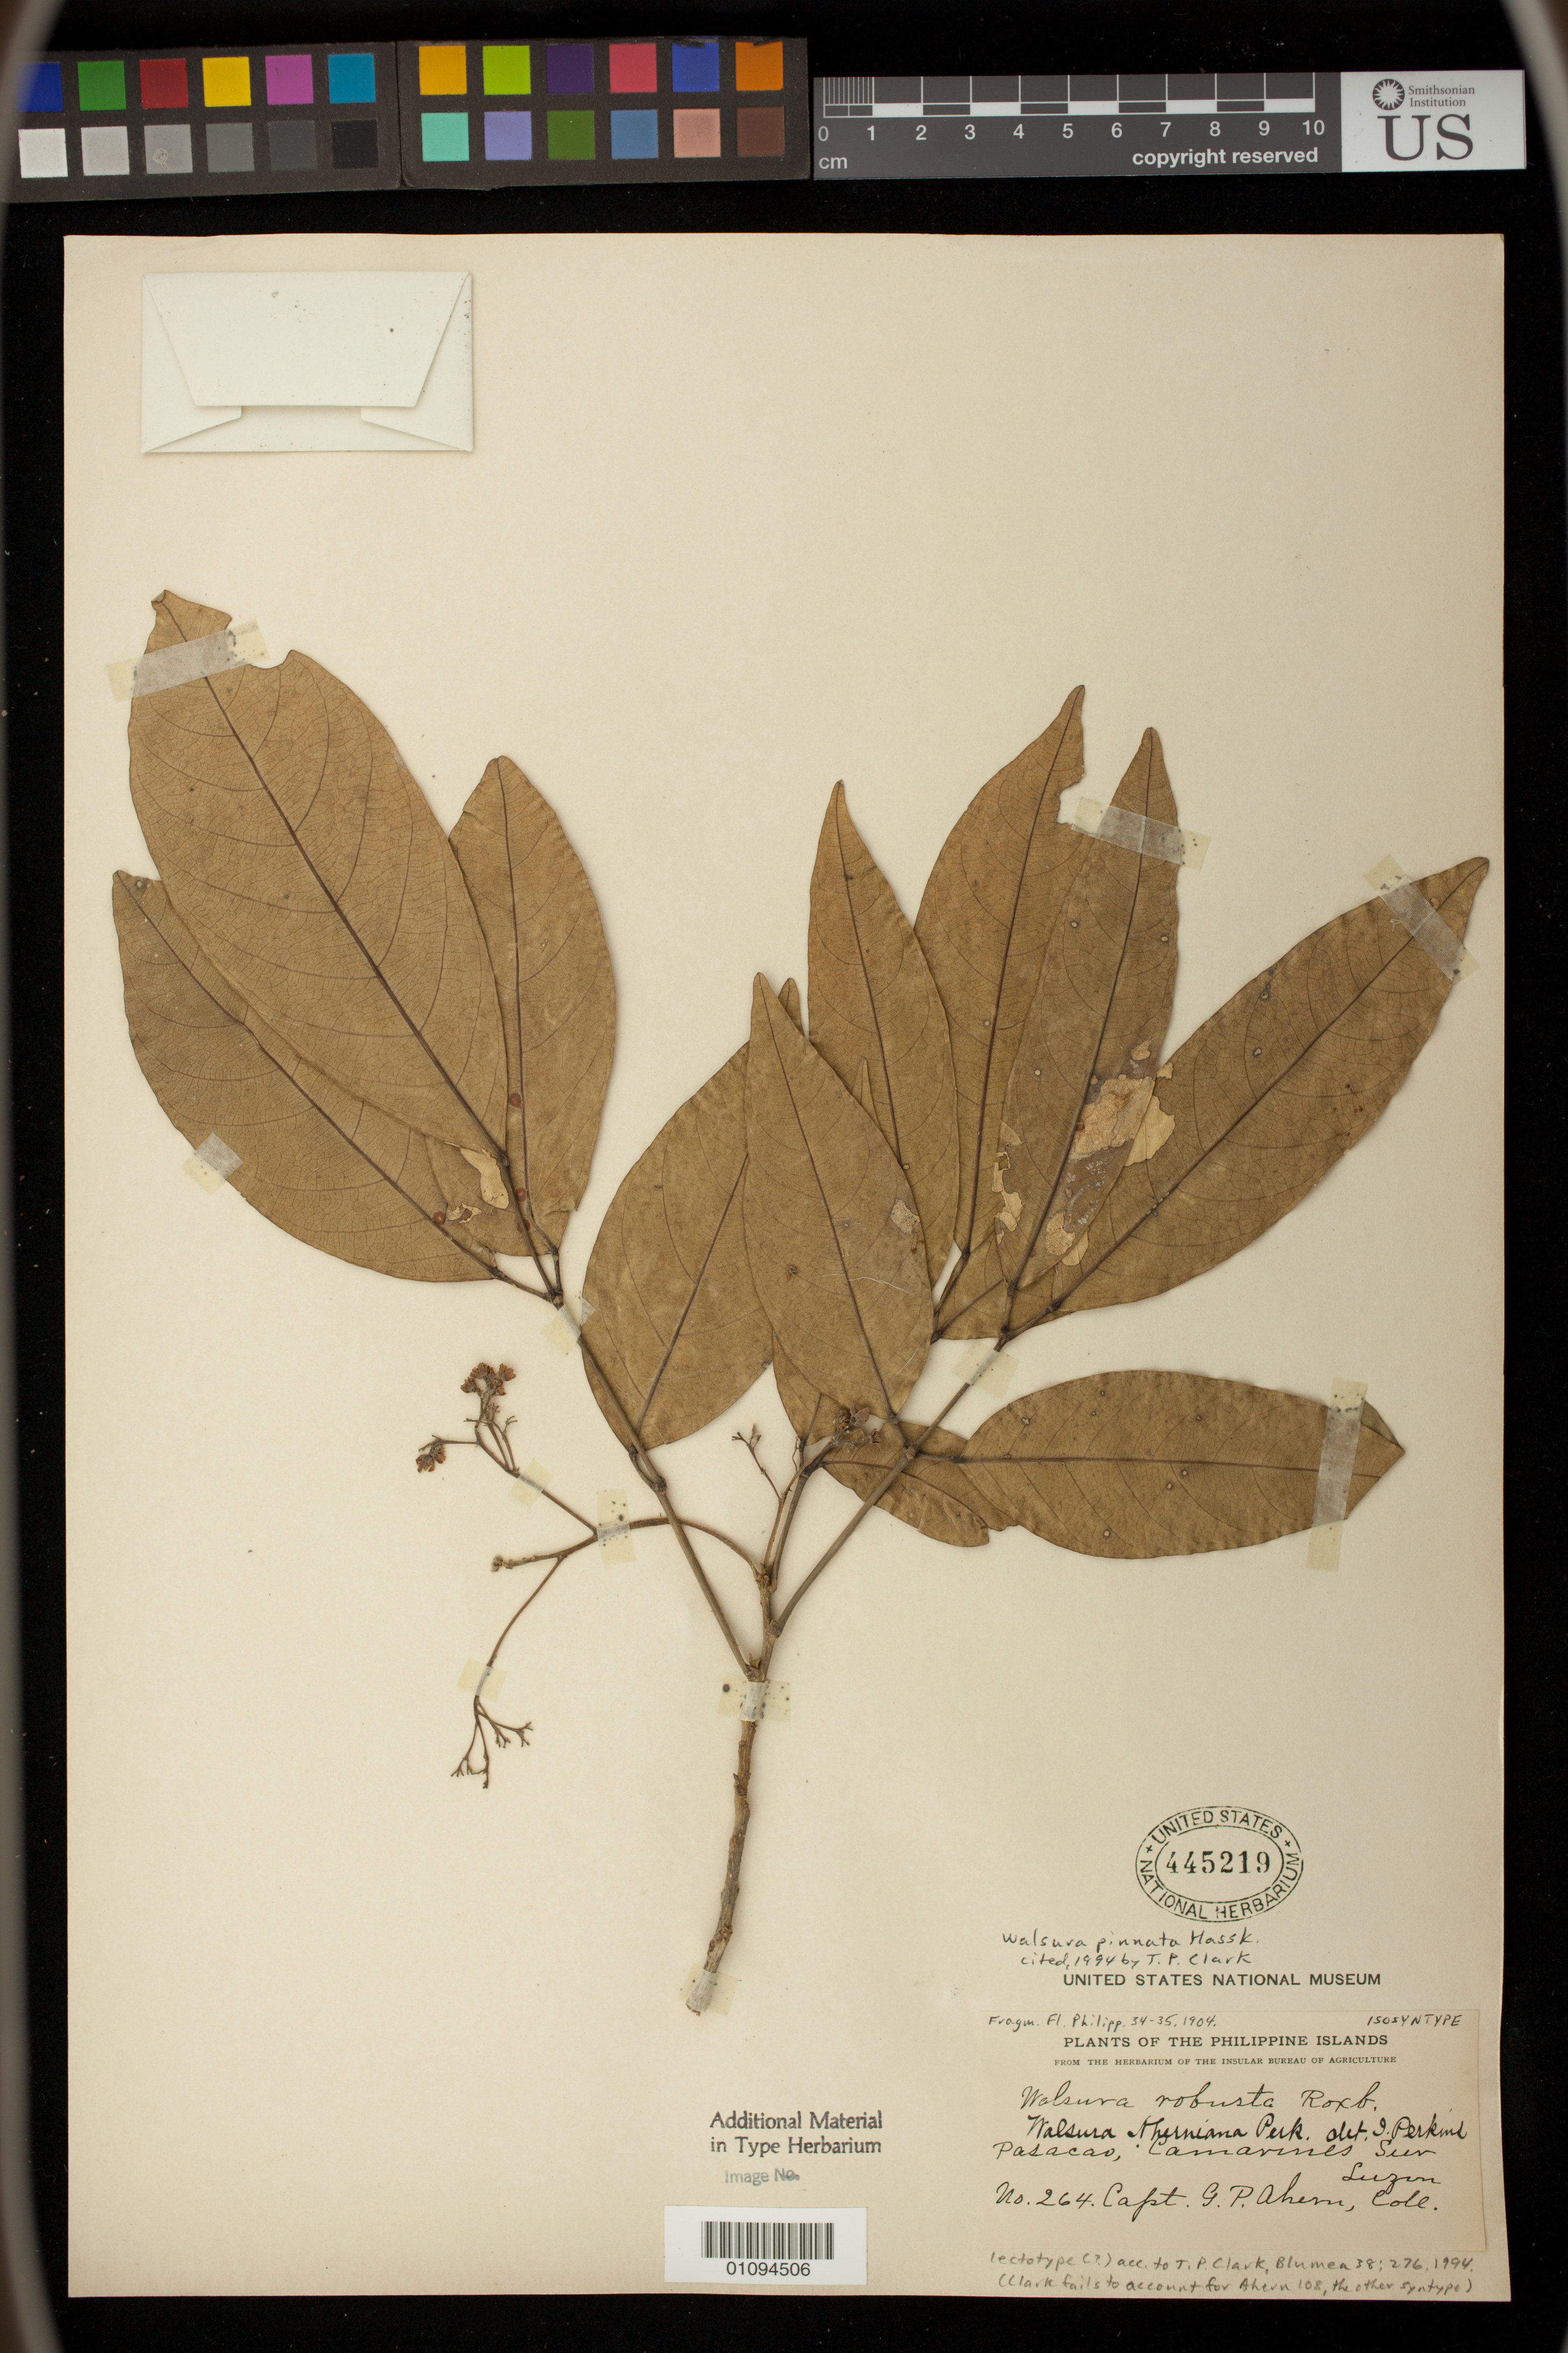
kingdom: Plantae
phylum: Tracheophyta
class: Magnoliopsida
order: Sapindales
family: Meliaceae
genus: Walsura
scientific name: Walsura aherniana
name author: Perkins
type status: Isolectotype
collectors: G. Ahern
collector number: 264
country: Philippines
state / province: Bicol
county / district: Camarines Sur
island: Luzon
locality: Pasacao.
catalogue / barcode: US 445219